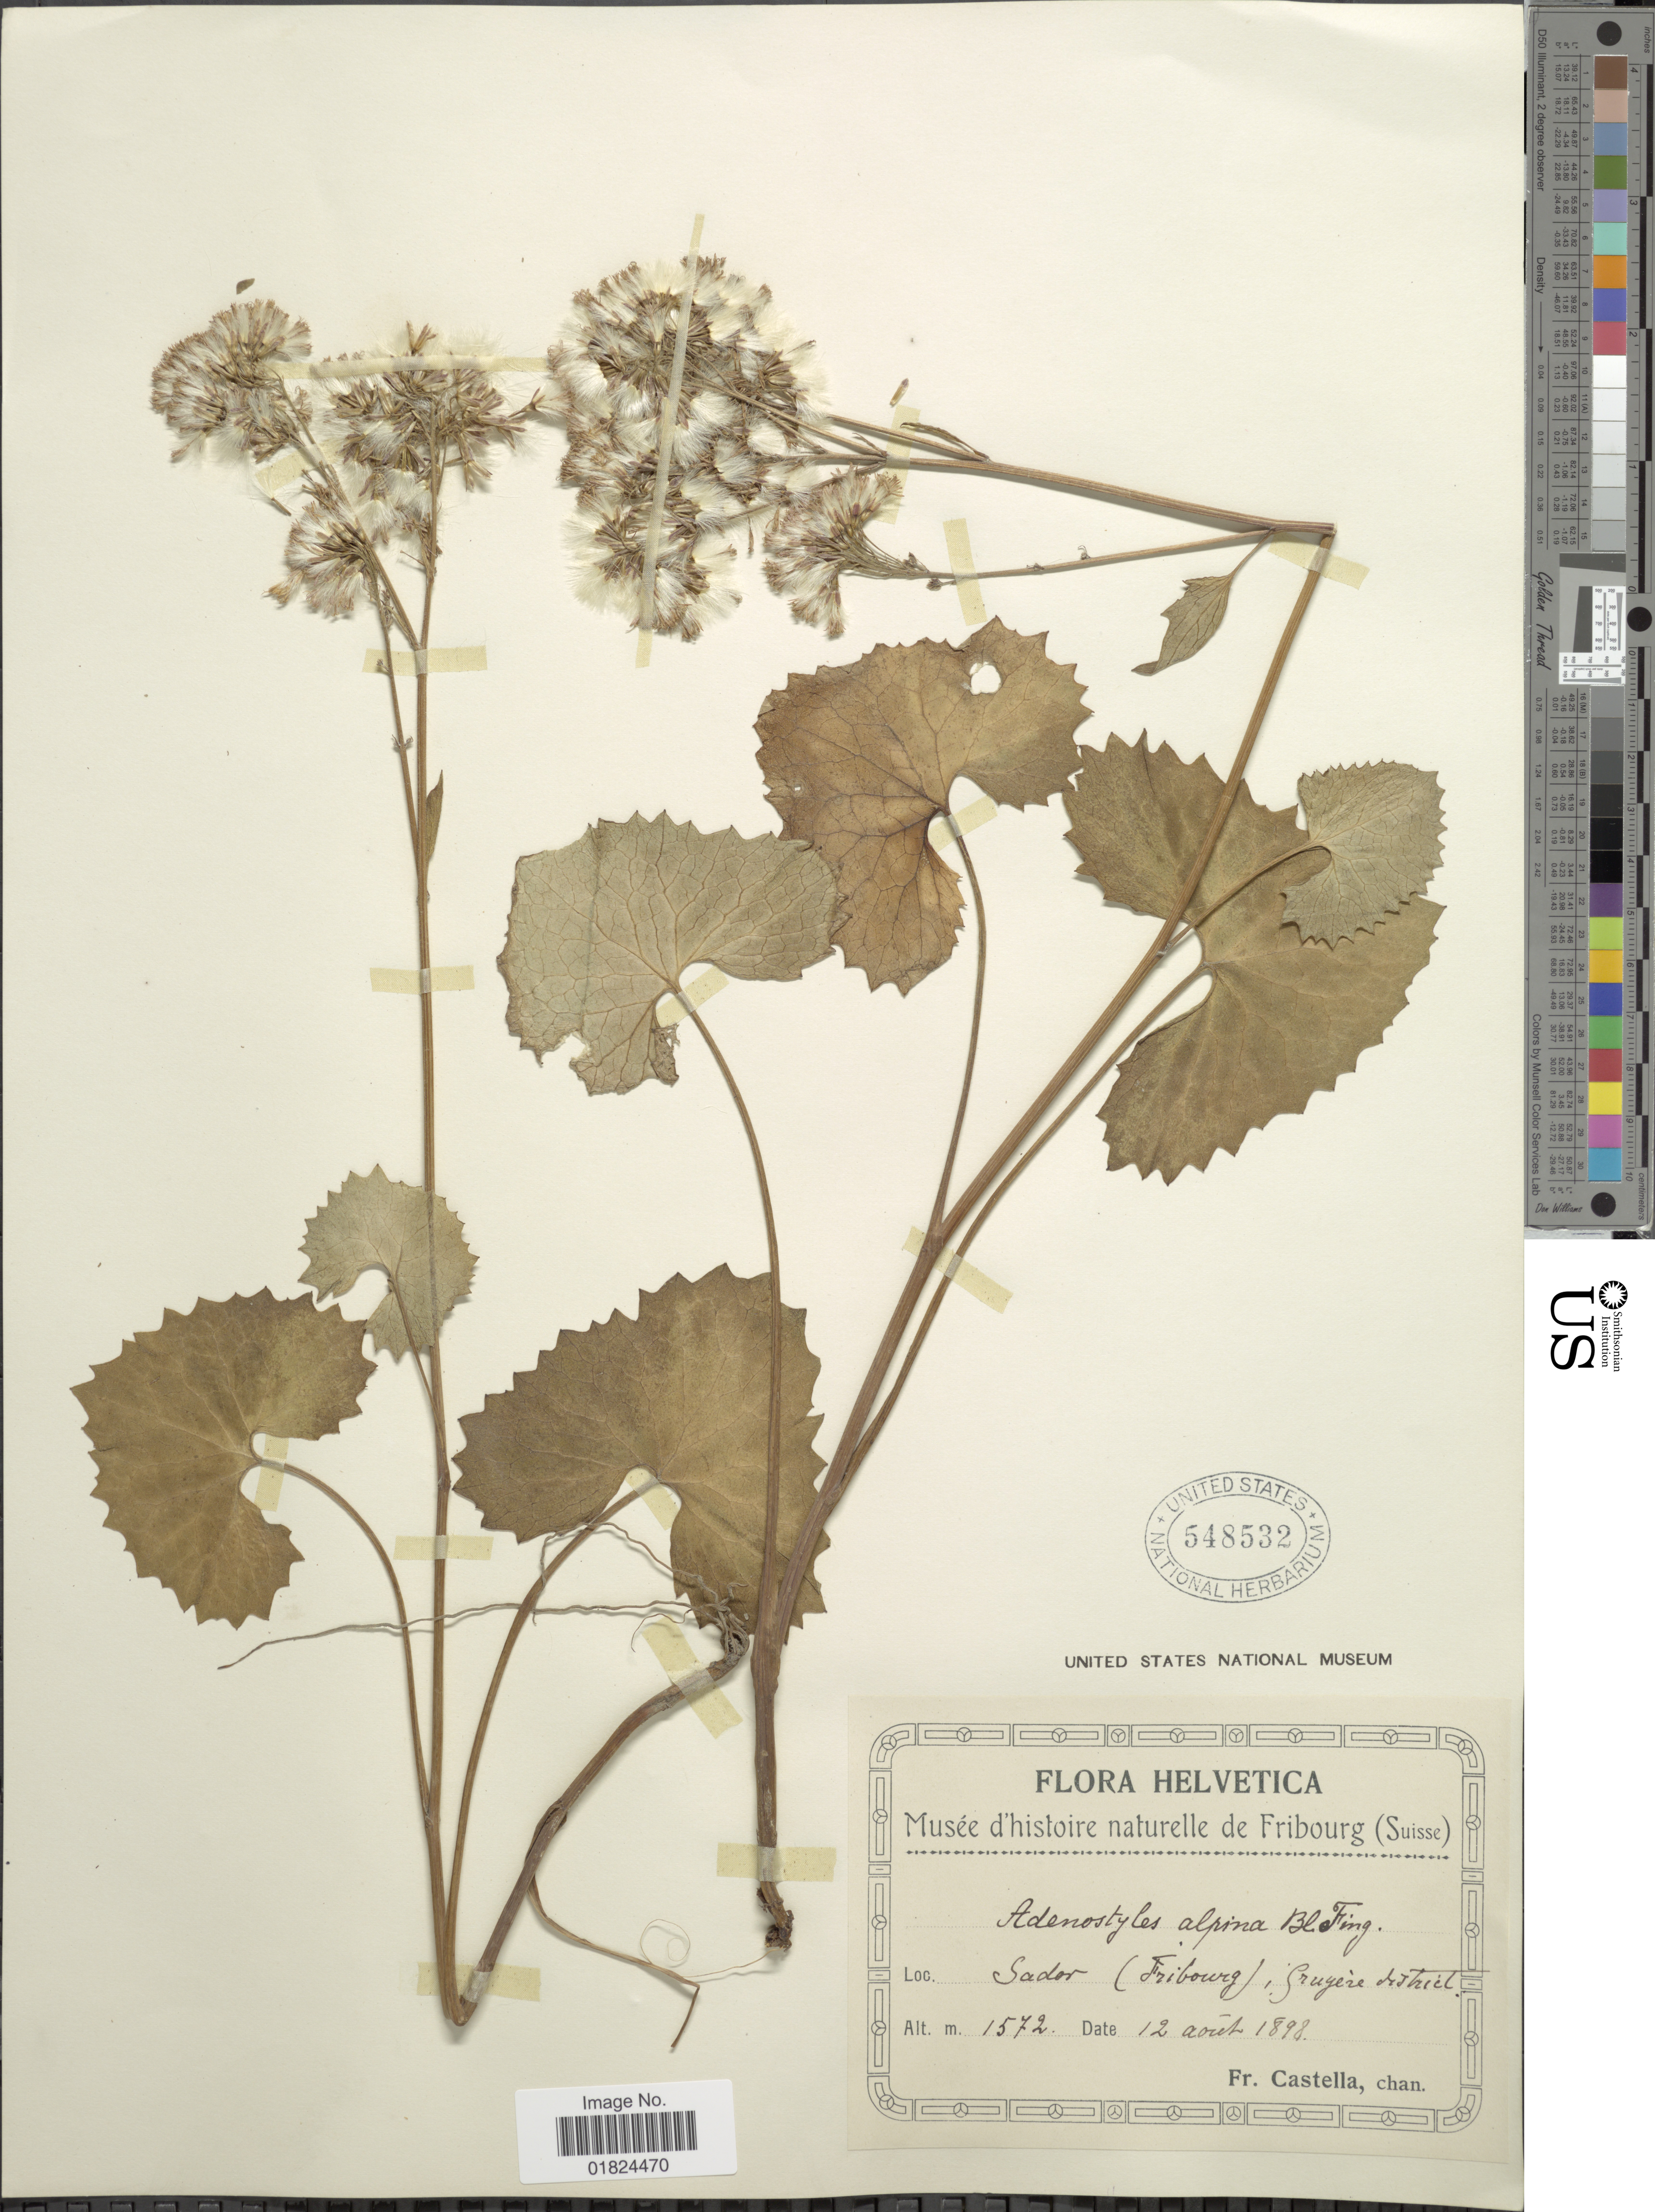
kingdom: Plantae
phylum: Tracheophyta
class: Magnoliopsida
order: Asterales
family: Asteraceae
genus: Adenostyles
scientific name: Adenostyles alpina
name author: (L.) Williams & Fingerh.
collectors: Fr. Castella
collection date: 1898-08-12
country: Switzerland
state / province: Fribourg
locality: Sador, grugere district.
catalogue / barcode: US 548532